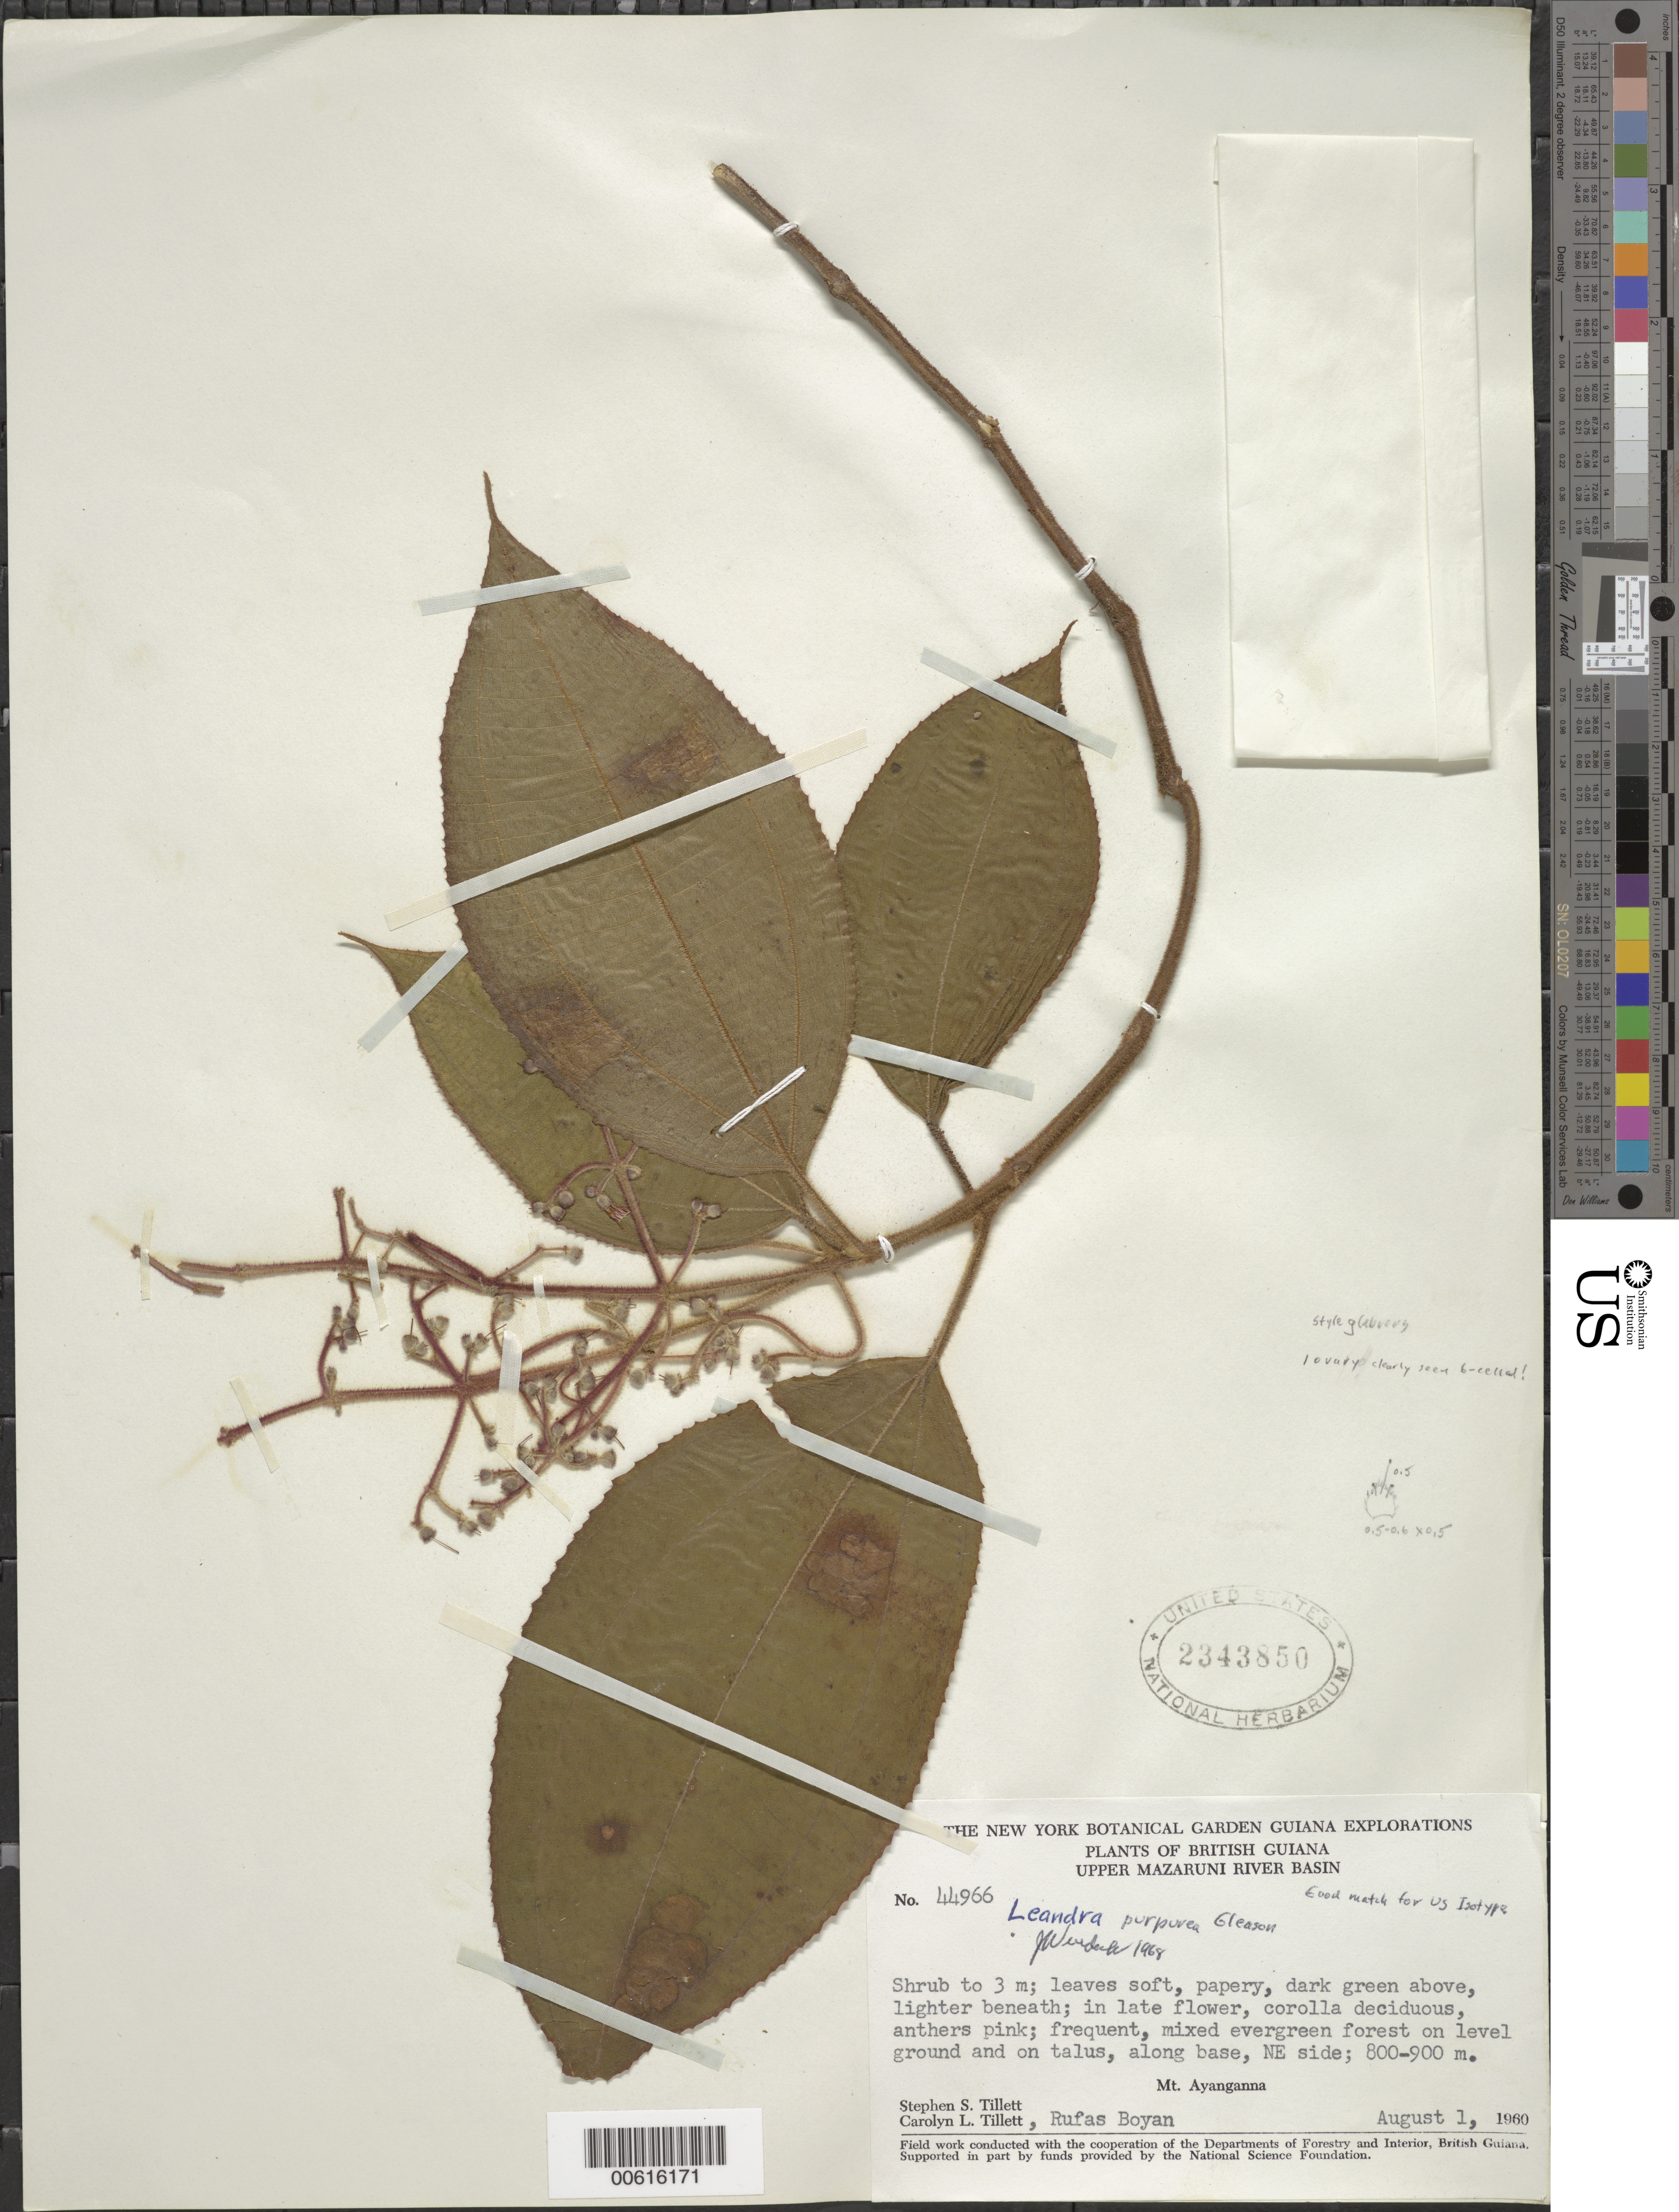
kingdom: Plantae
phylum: Tracheophyta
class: Magnoliopsida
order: Myrtales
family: Melastomataceae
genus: Leandra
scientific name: Leandra purpurea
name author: Gleason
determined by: Wurdack, John J., (US), US (UNITED STATES)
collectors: S. S. Tillett, C. L. Tillett & R. Boyan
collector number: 44966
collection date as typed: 1-Aug-60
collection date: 1960-08-01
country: Guyana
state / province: Cuyuni-Mazaruni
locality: Mt. Ayanganna, NE side of, Upper Mazaruni R Basin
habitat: Mixed evergreen forest on level ground and on talus, along base, NE sides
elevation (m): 800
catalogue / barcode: US 2343850